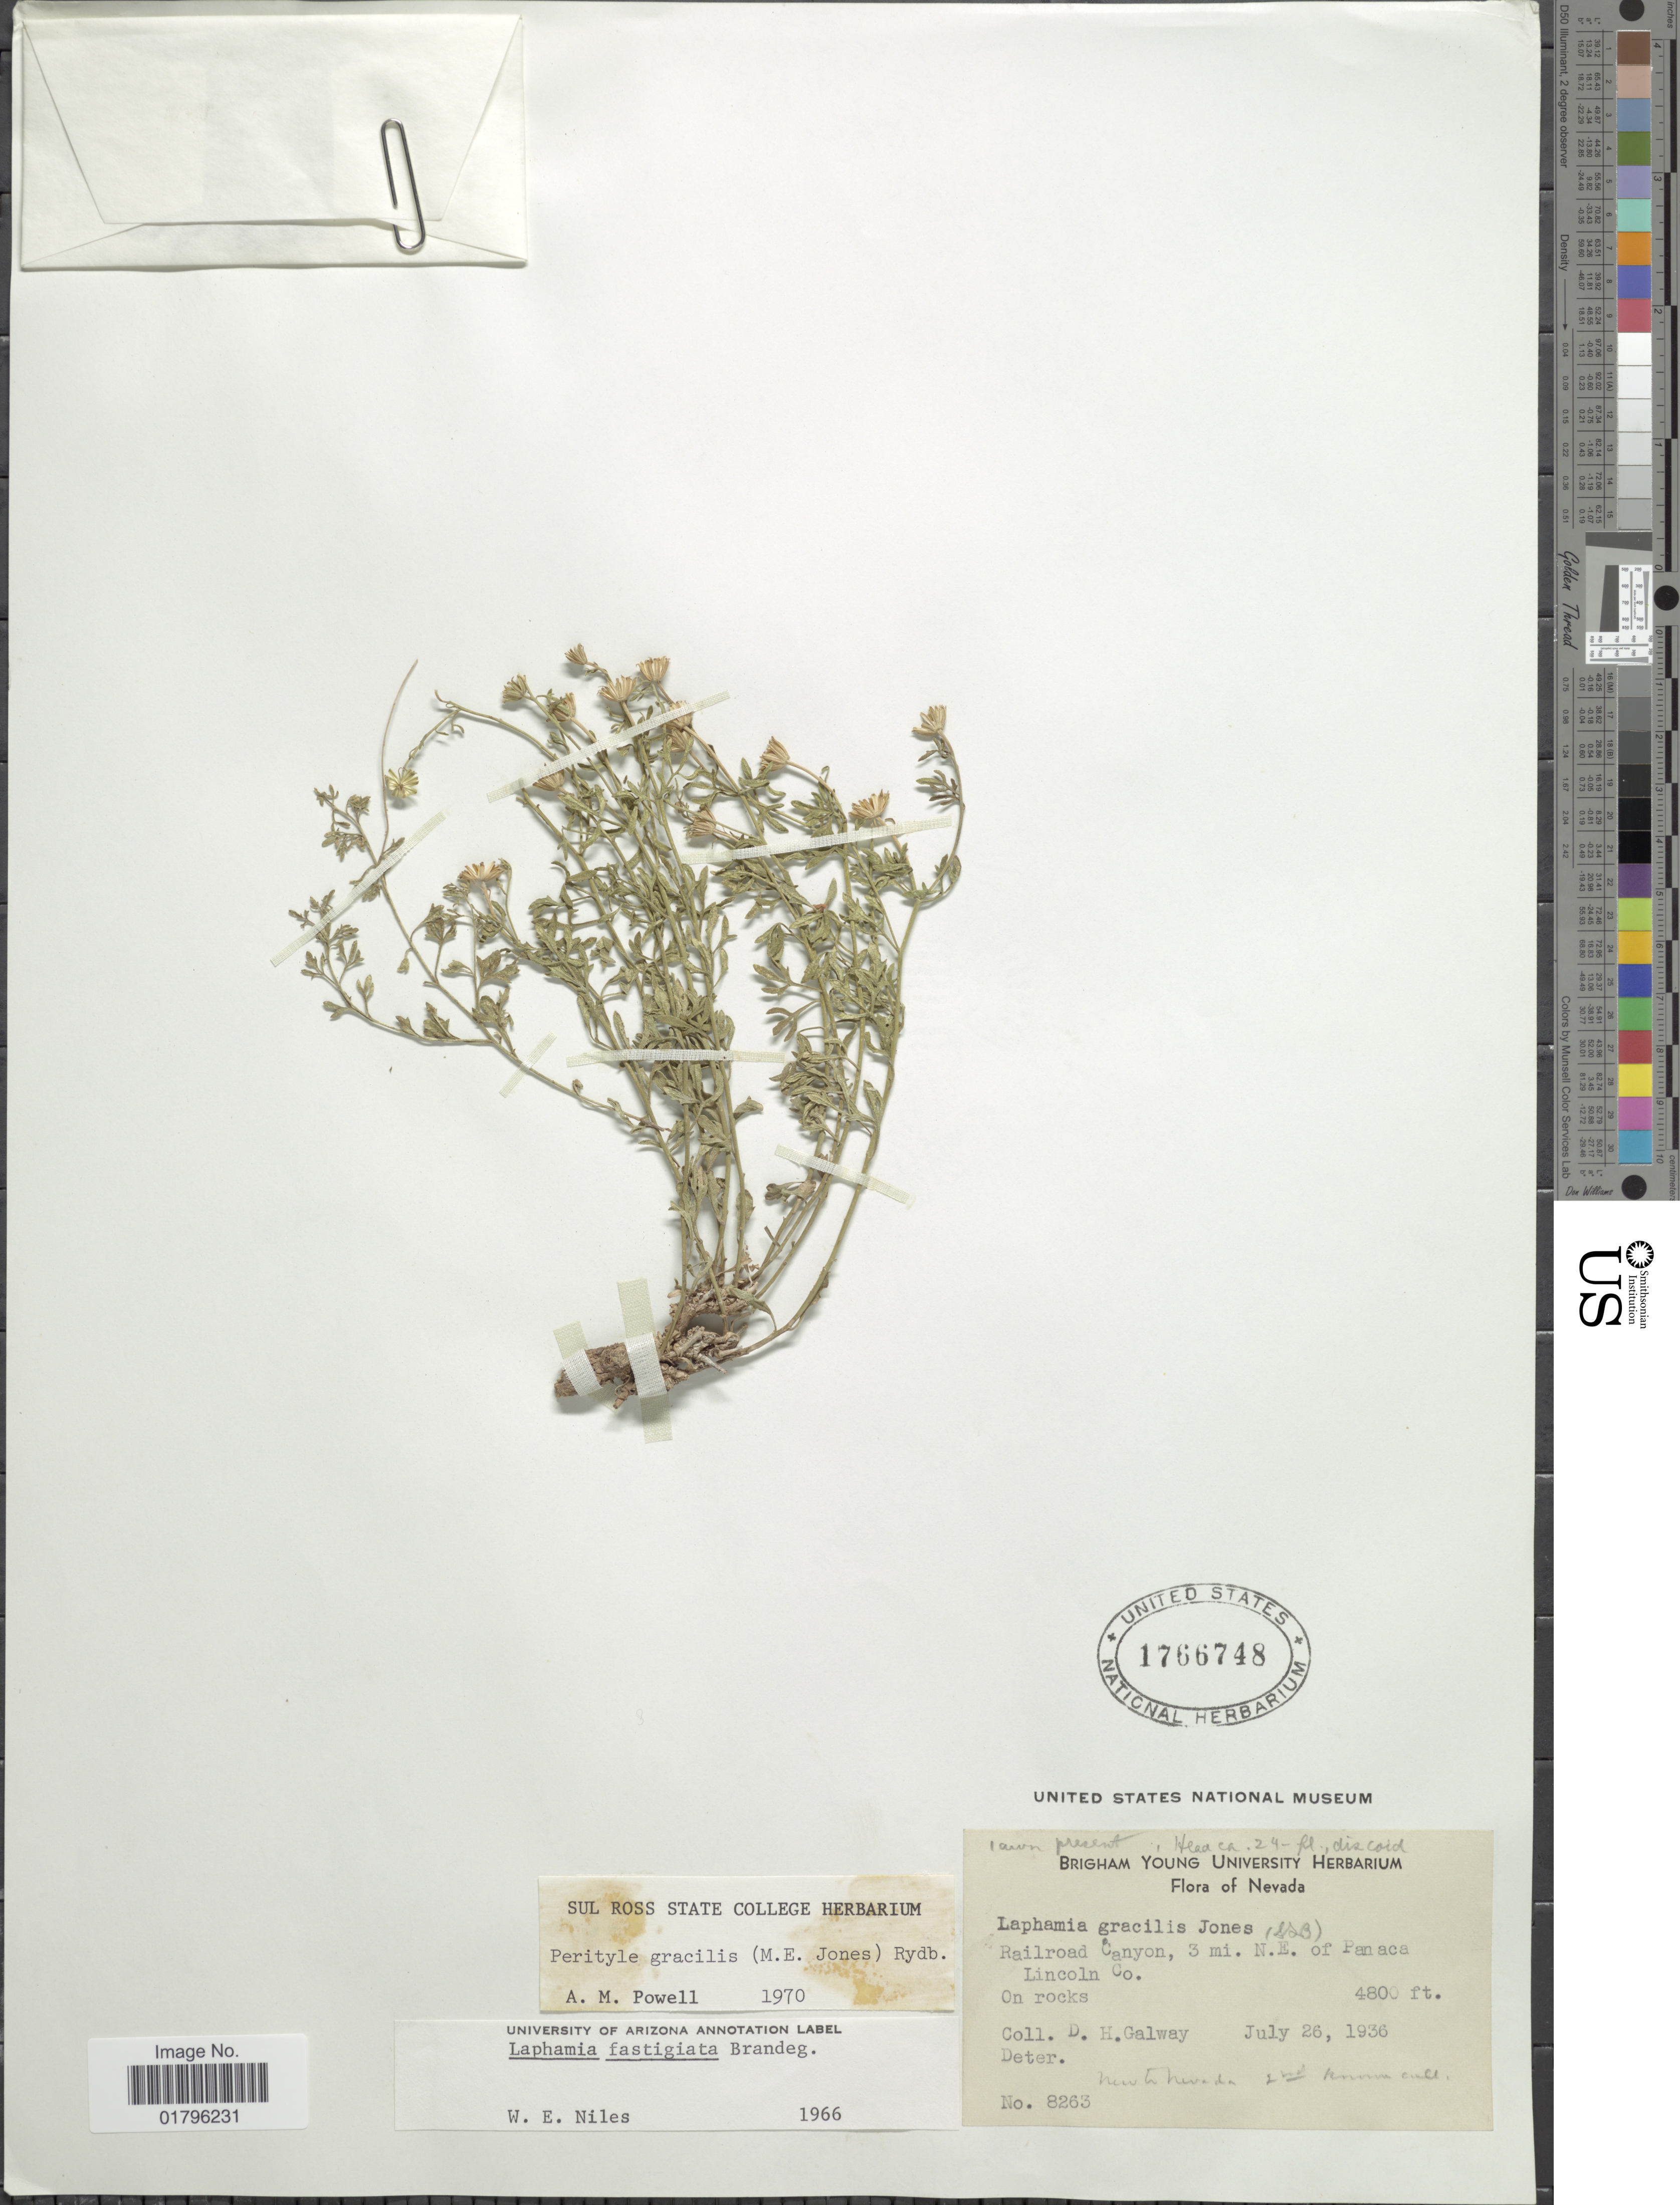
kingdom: Plantae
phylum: Tracheophyta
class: Magnoliopsida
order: Asterales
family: Asteraceae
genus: Perityle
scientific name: Perityle gracilis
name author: (M.E. Jones) Rydb.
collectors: D. Galway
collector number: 8263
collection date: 1936-07-26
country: United States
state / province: Nevada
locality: Railroad Canyon, 3 mi. N.E. of Panaca Lincoln Co.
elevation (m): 1463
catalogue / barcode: US 1766748